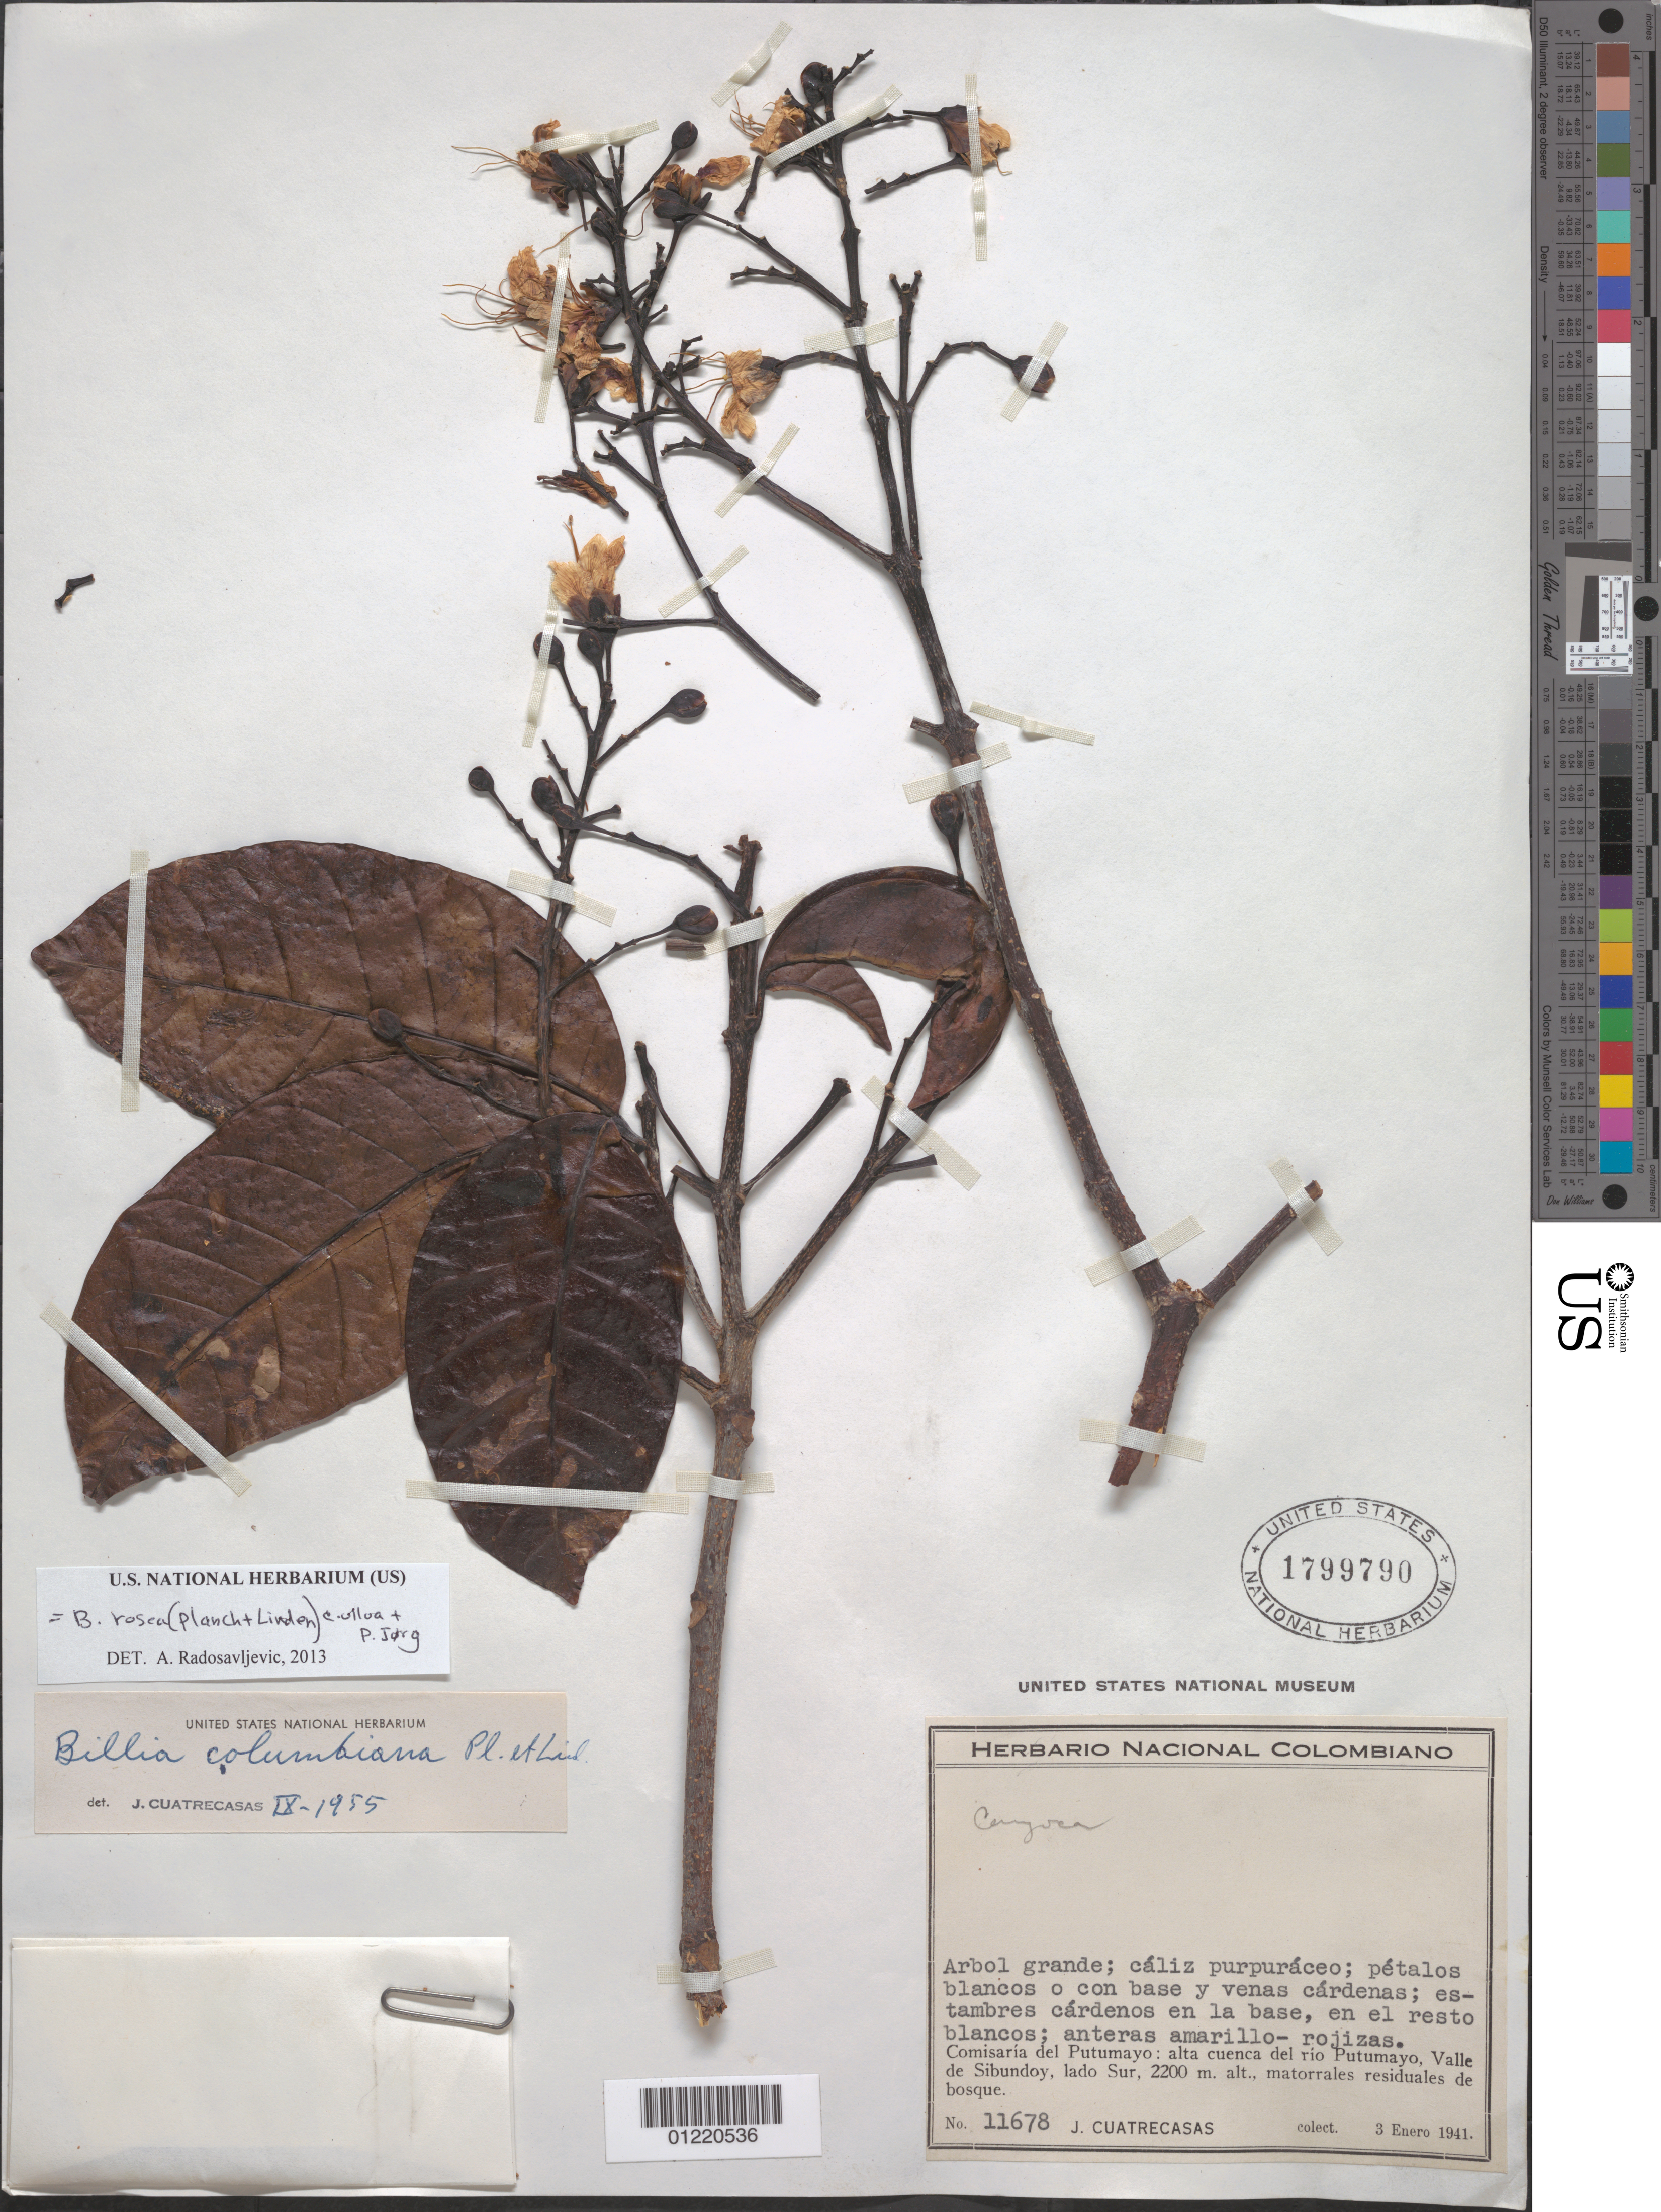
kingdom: Plantae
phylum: Tracheophyta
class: Magnoliopsida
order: Sapindales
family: Sapindaceae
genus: Billia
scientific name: Billia rosea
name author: (Planch. & Linden) C. Ulloa & P.M. Jørg.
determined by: Radosavljevic, Aleksandar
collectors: J. Cuatrecasas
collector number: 11678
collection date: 1941-01-03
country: Colombia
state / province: Putumayo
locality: Alta cuenca del rio Putumayo, Valle de Sibundoy.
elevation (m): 2200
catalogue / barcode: US 1799790